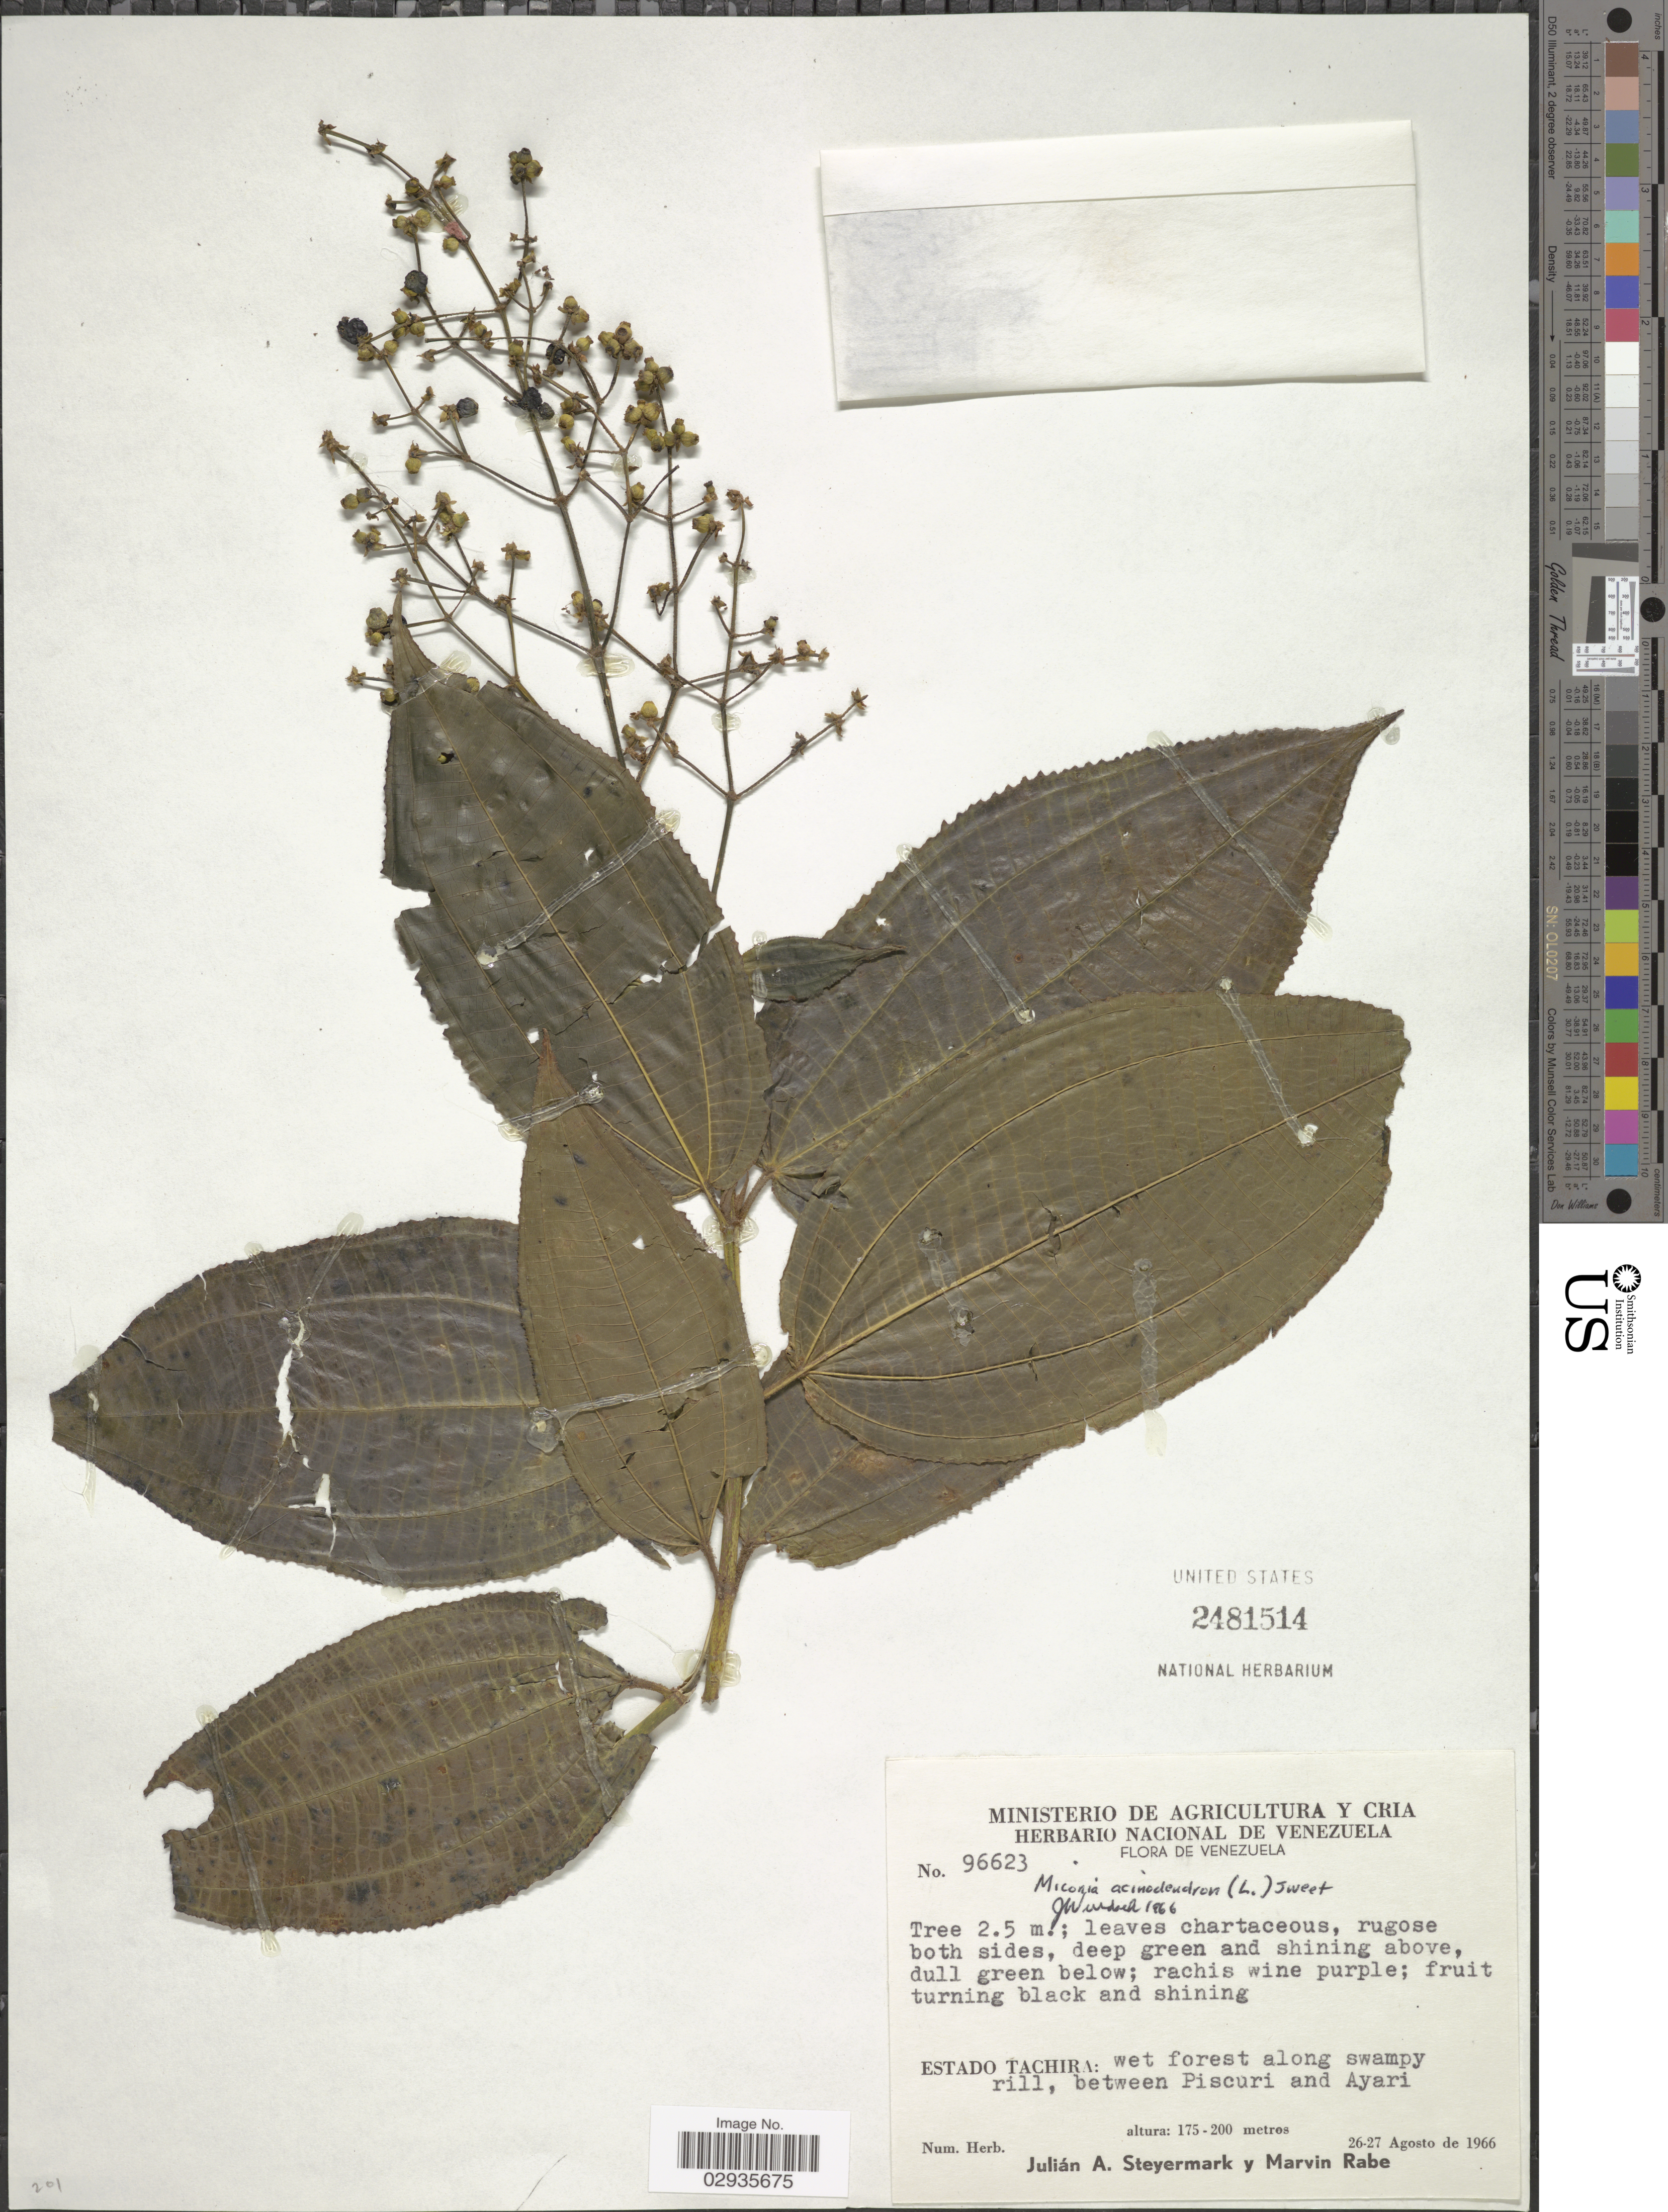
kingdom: Plantae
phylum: Tracheophyta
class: Magnoliopsida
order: Myrtales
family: Melastomataceae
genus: Miconia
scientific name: Miconia acinodendron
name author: (L.) Sweet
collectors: J. Steyermark & M. Rabe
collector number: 96623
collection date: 1966-08-26/1966-08-27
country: Venezuela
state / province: Tachira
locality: Along swampy rill, between Piscuri and Ayari.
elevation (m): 175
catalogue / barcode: US 2481514